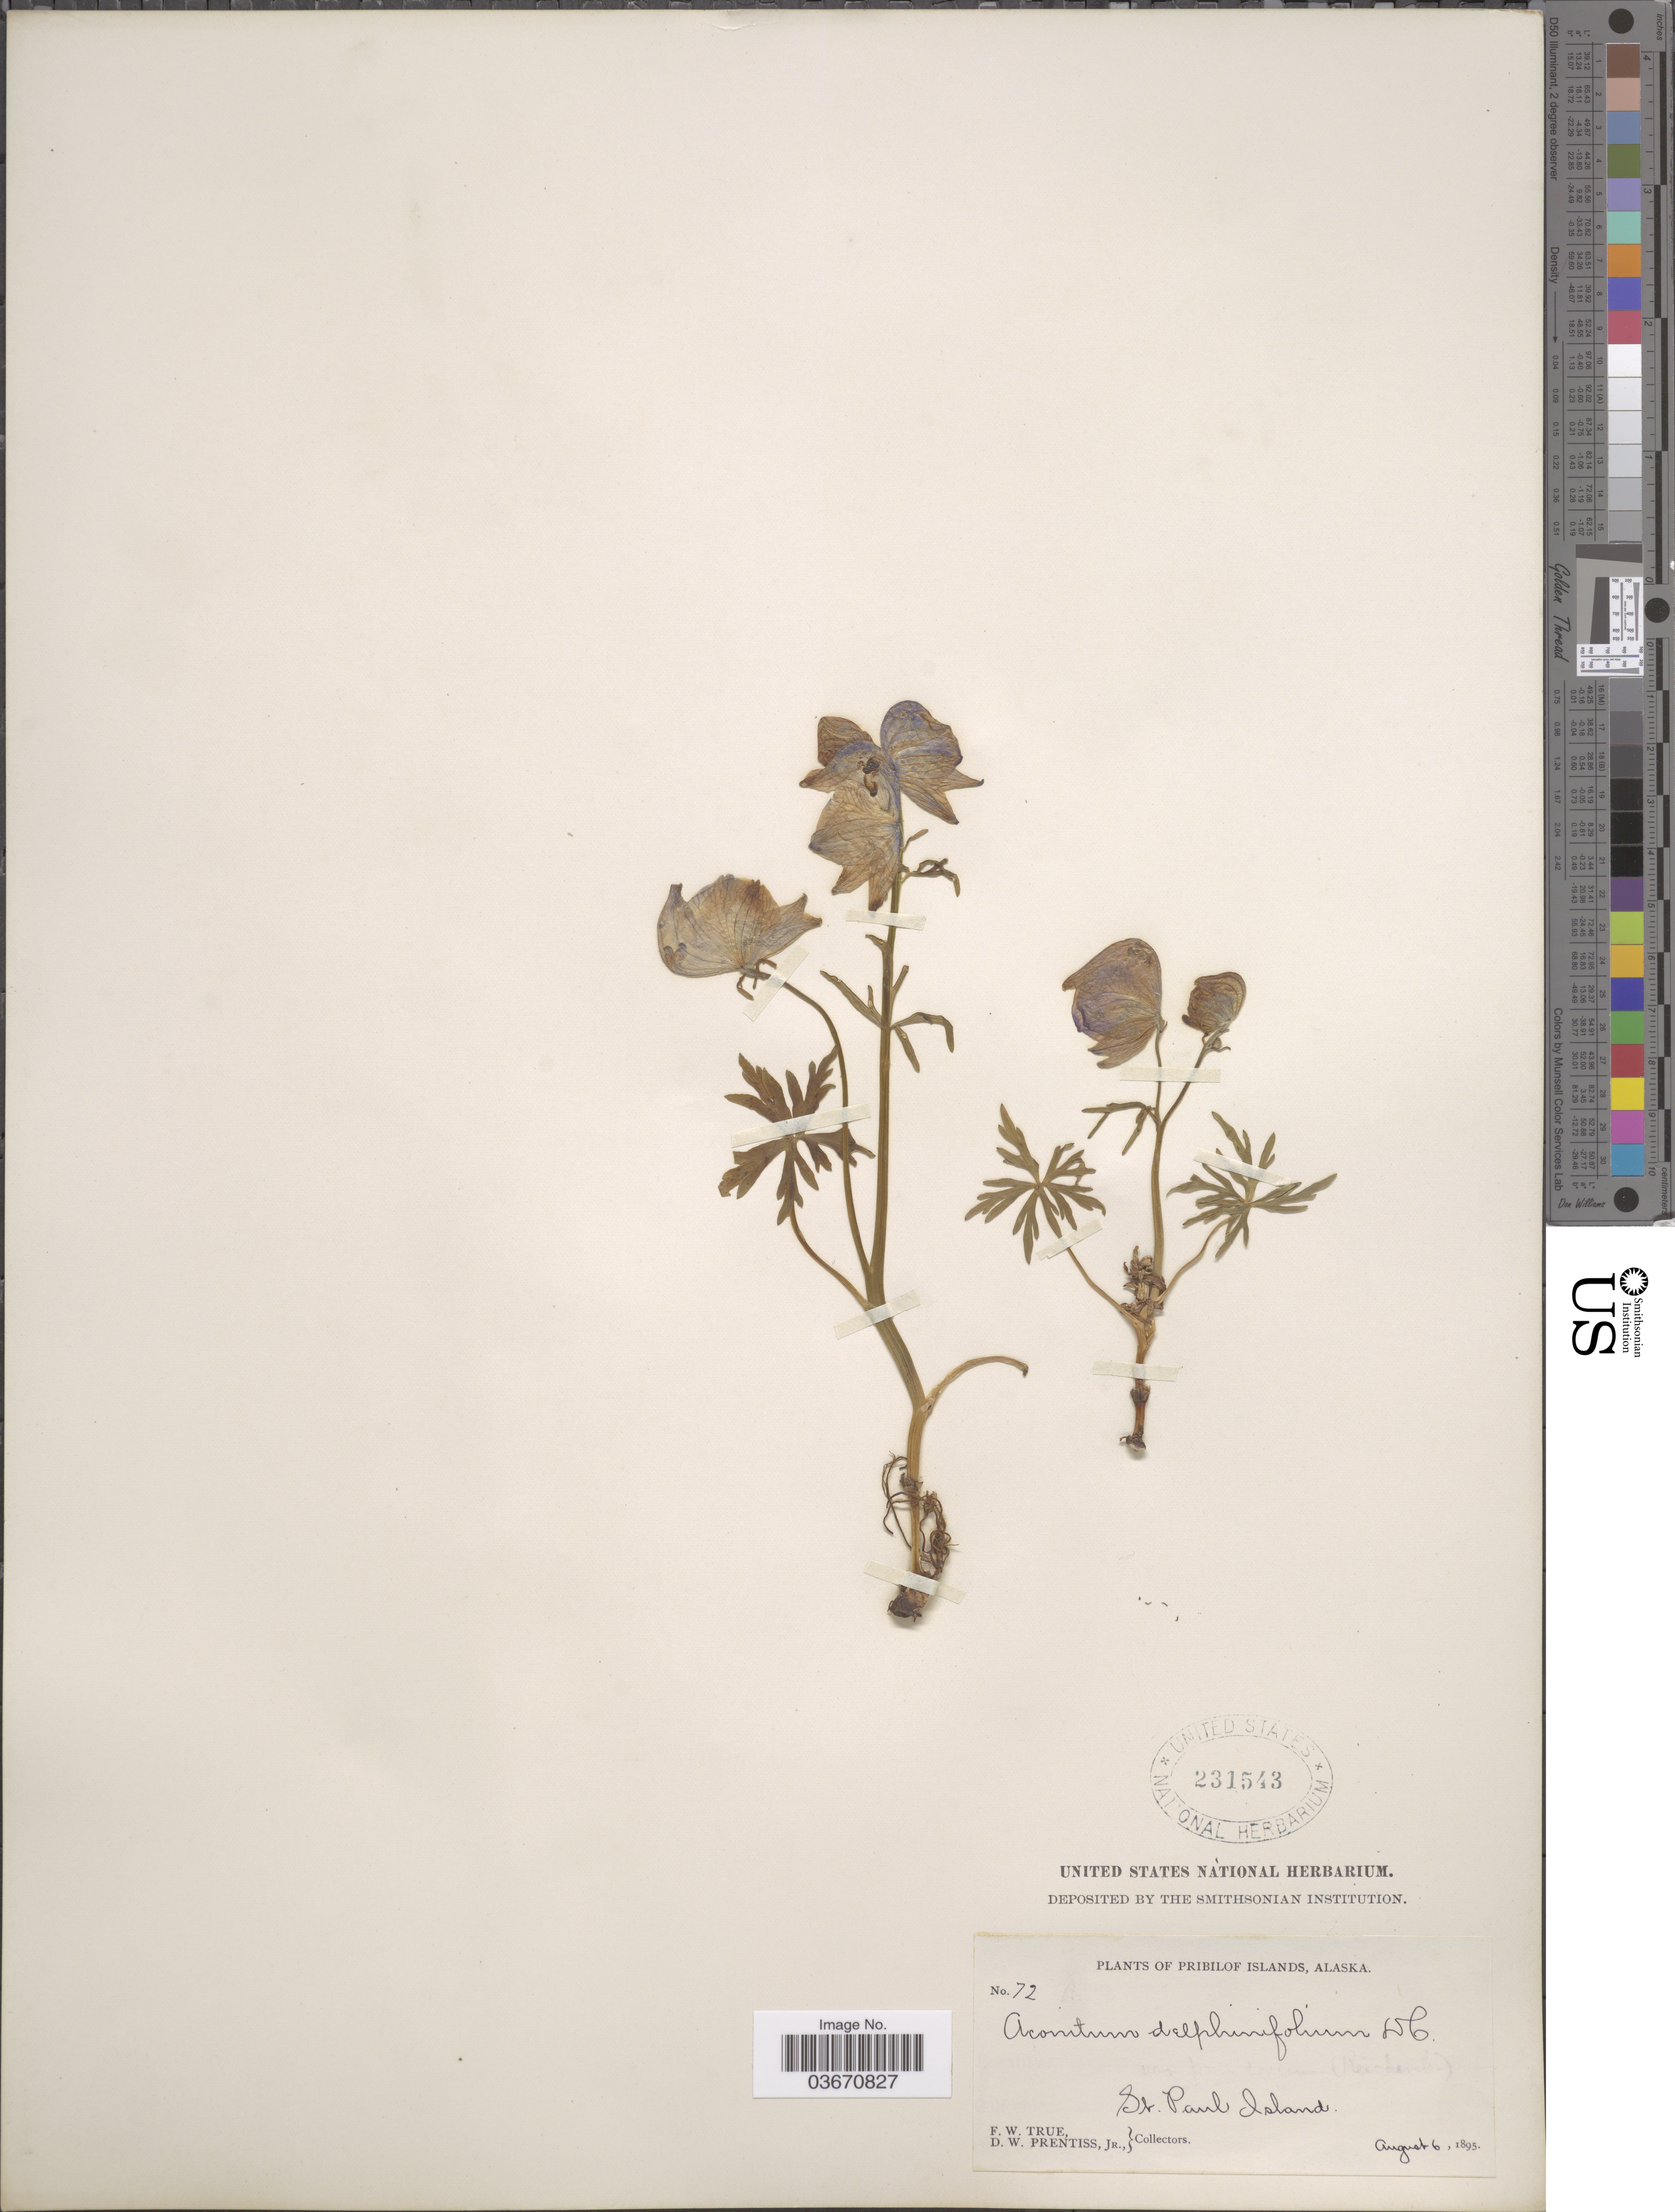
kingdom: Plantae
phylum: Tracheophyta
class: Magnoliopsida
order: Ranunculales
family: Ranunculaceae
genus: Aconitum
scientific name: Aconitum delphinifolium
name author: DC.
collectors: F. True & D. Prentiss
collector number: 72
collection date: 1895-08-06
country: United States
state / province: Alaska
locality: Pribilof Islands. St. Paul Island.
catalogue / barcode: US 231543